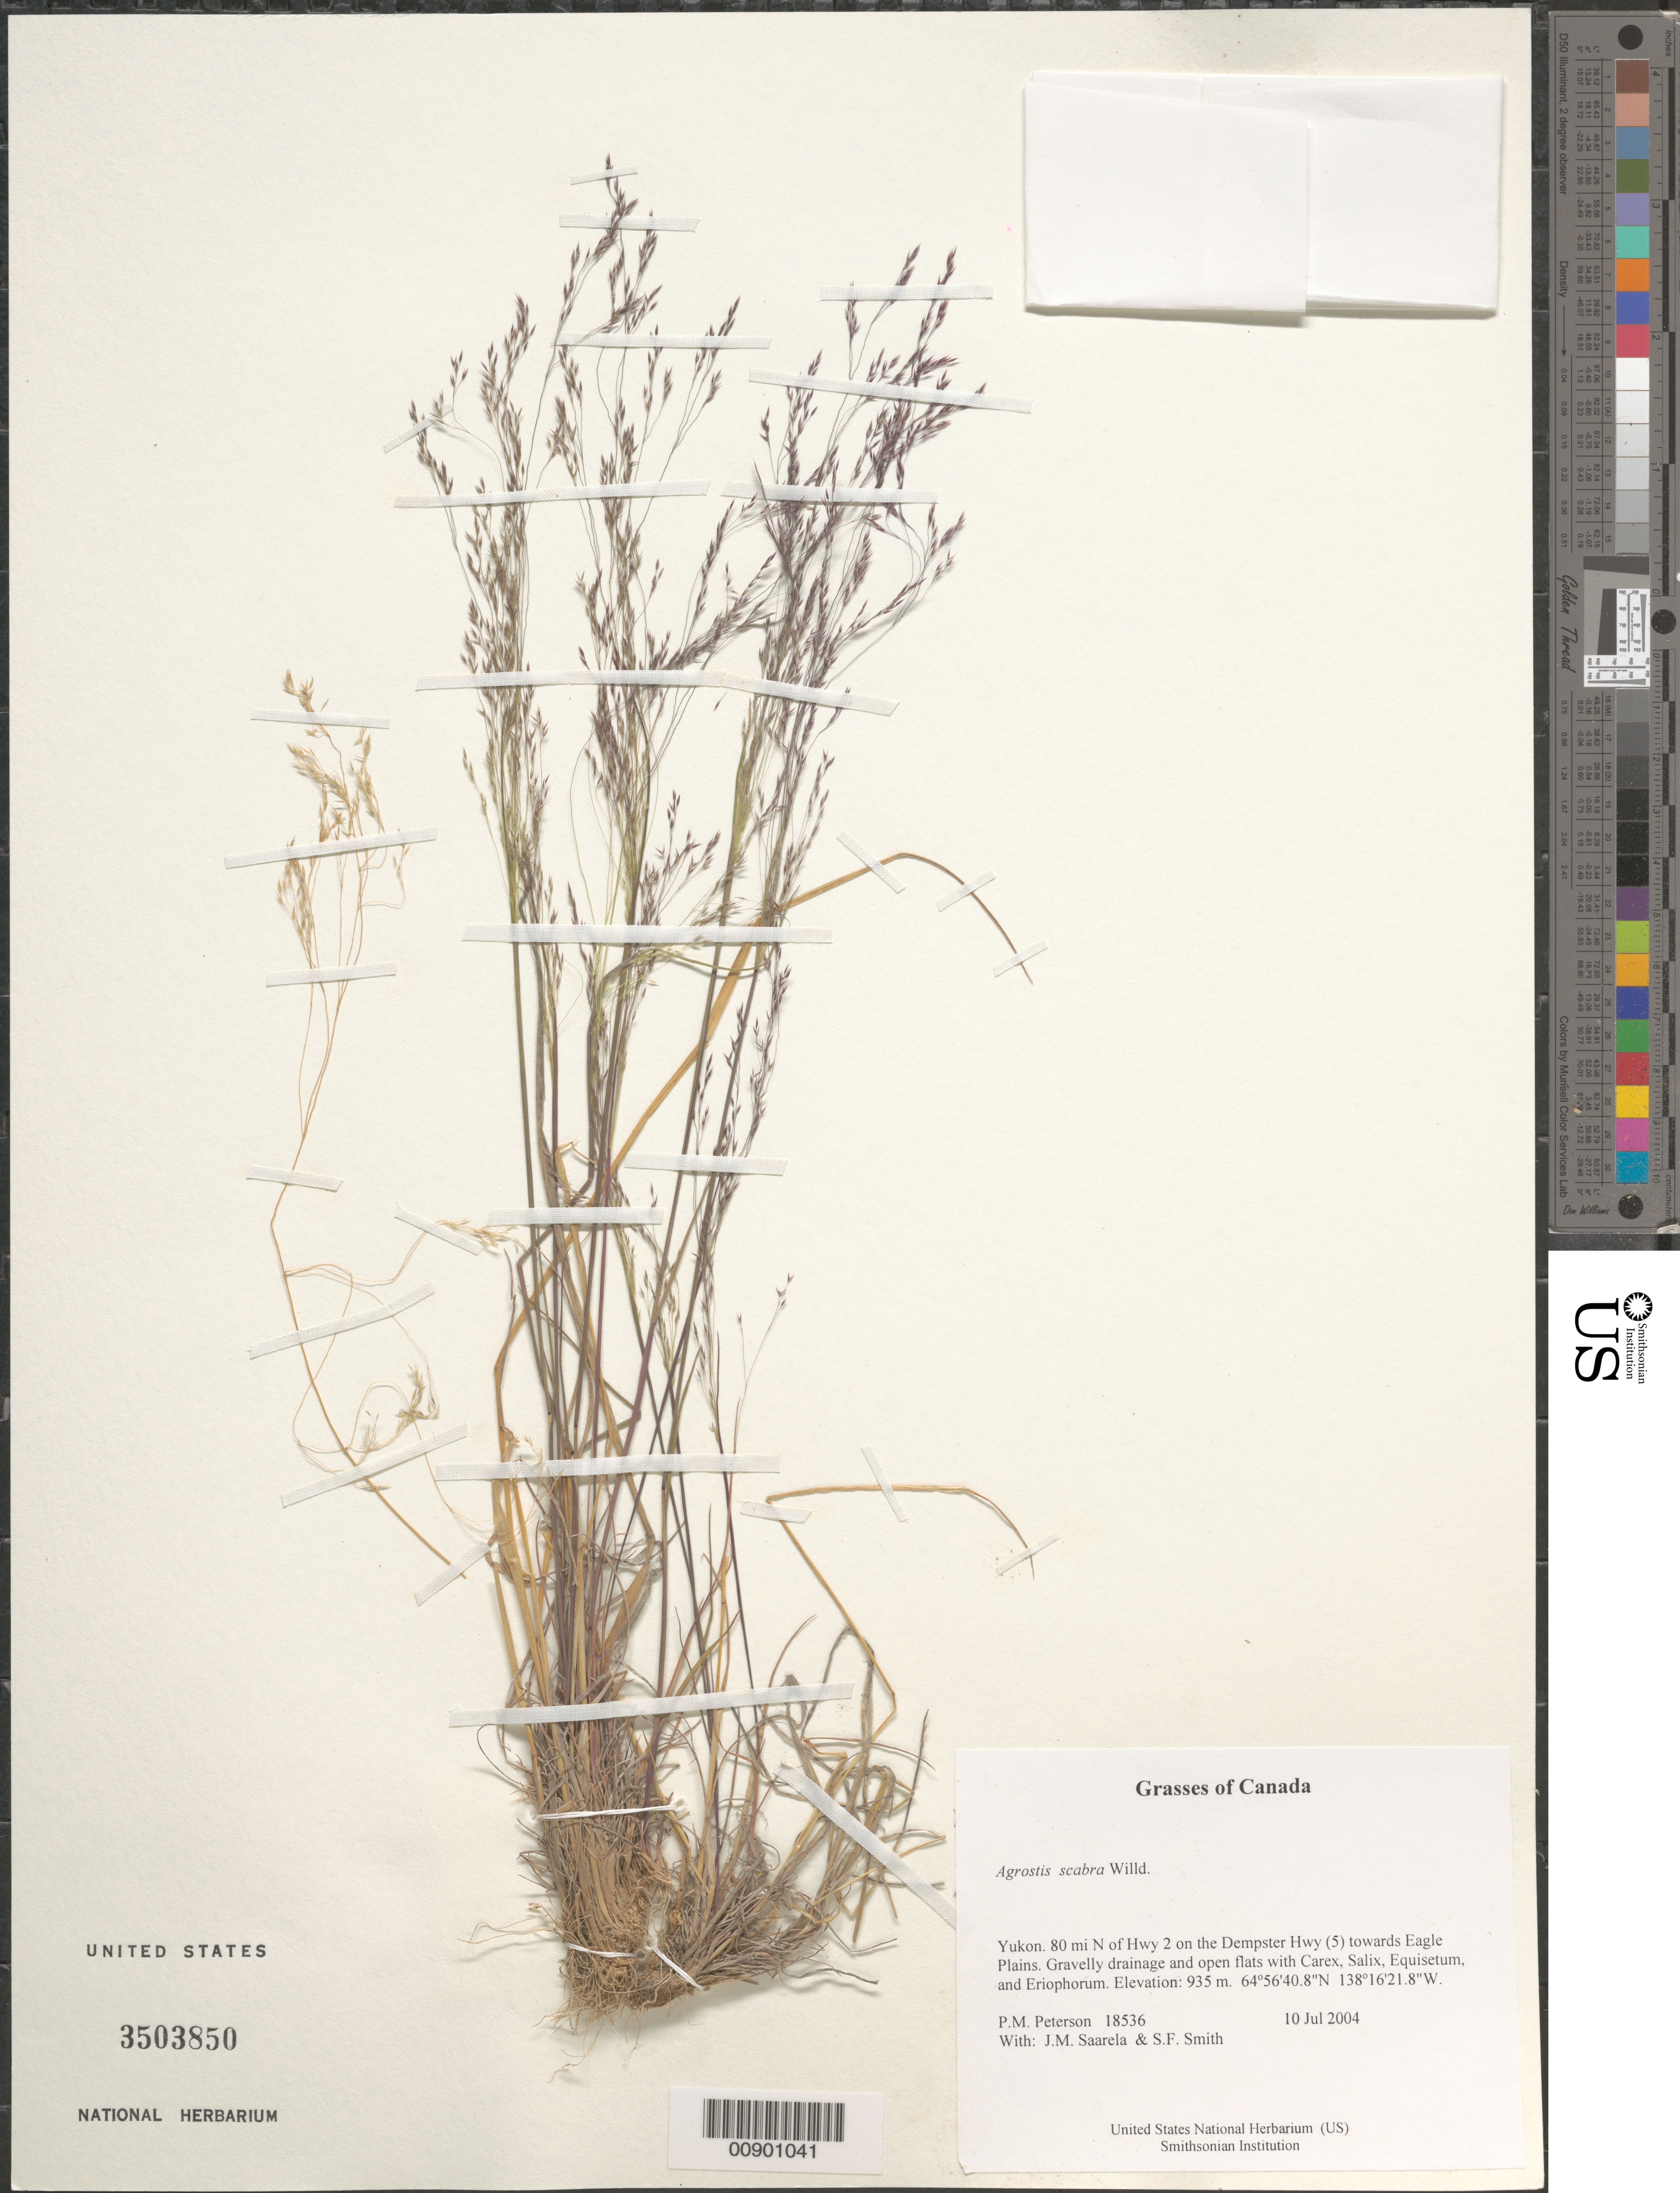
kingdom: Plantae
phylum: Tracheophyta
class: Liliopsida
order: Poales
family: Poaceae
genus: Agrostis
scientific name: Agrostis scabra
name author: Willd.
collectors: P. M. Peterson, J. Saarela & S.F. Smith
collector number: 18536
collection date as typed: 11 Jul 2004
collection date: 2004-07-11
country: Canada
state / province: Yukon Territory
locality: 80 mi N of Hwy 2 on the Dempster Hwy (5) towards Eagle Plains. Gravelly drainage and open flats with Carex, Salix, Equisetum, and Eriophorum.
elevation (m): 935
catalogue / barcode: US 3503850